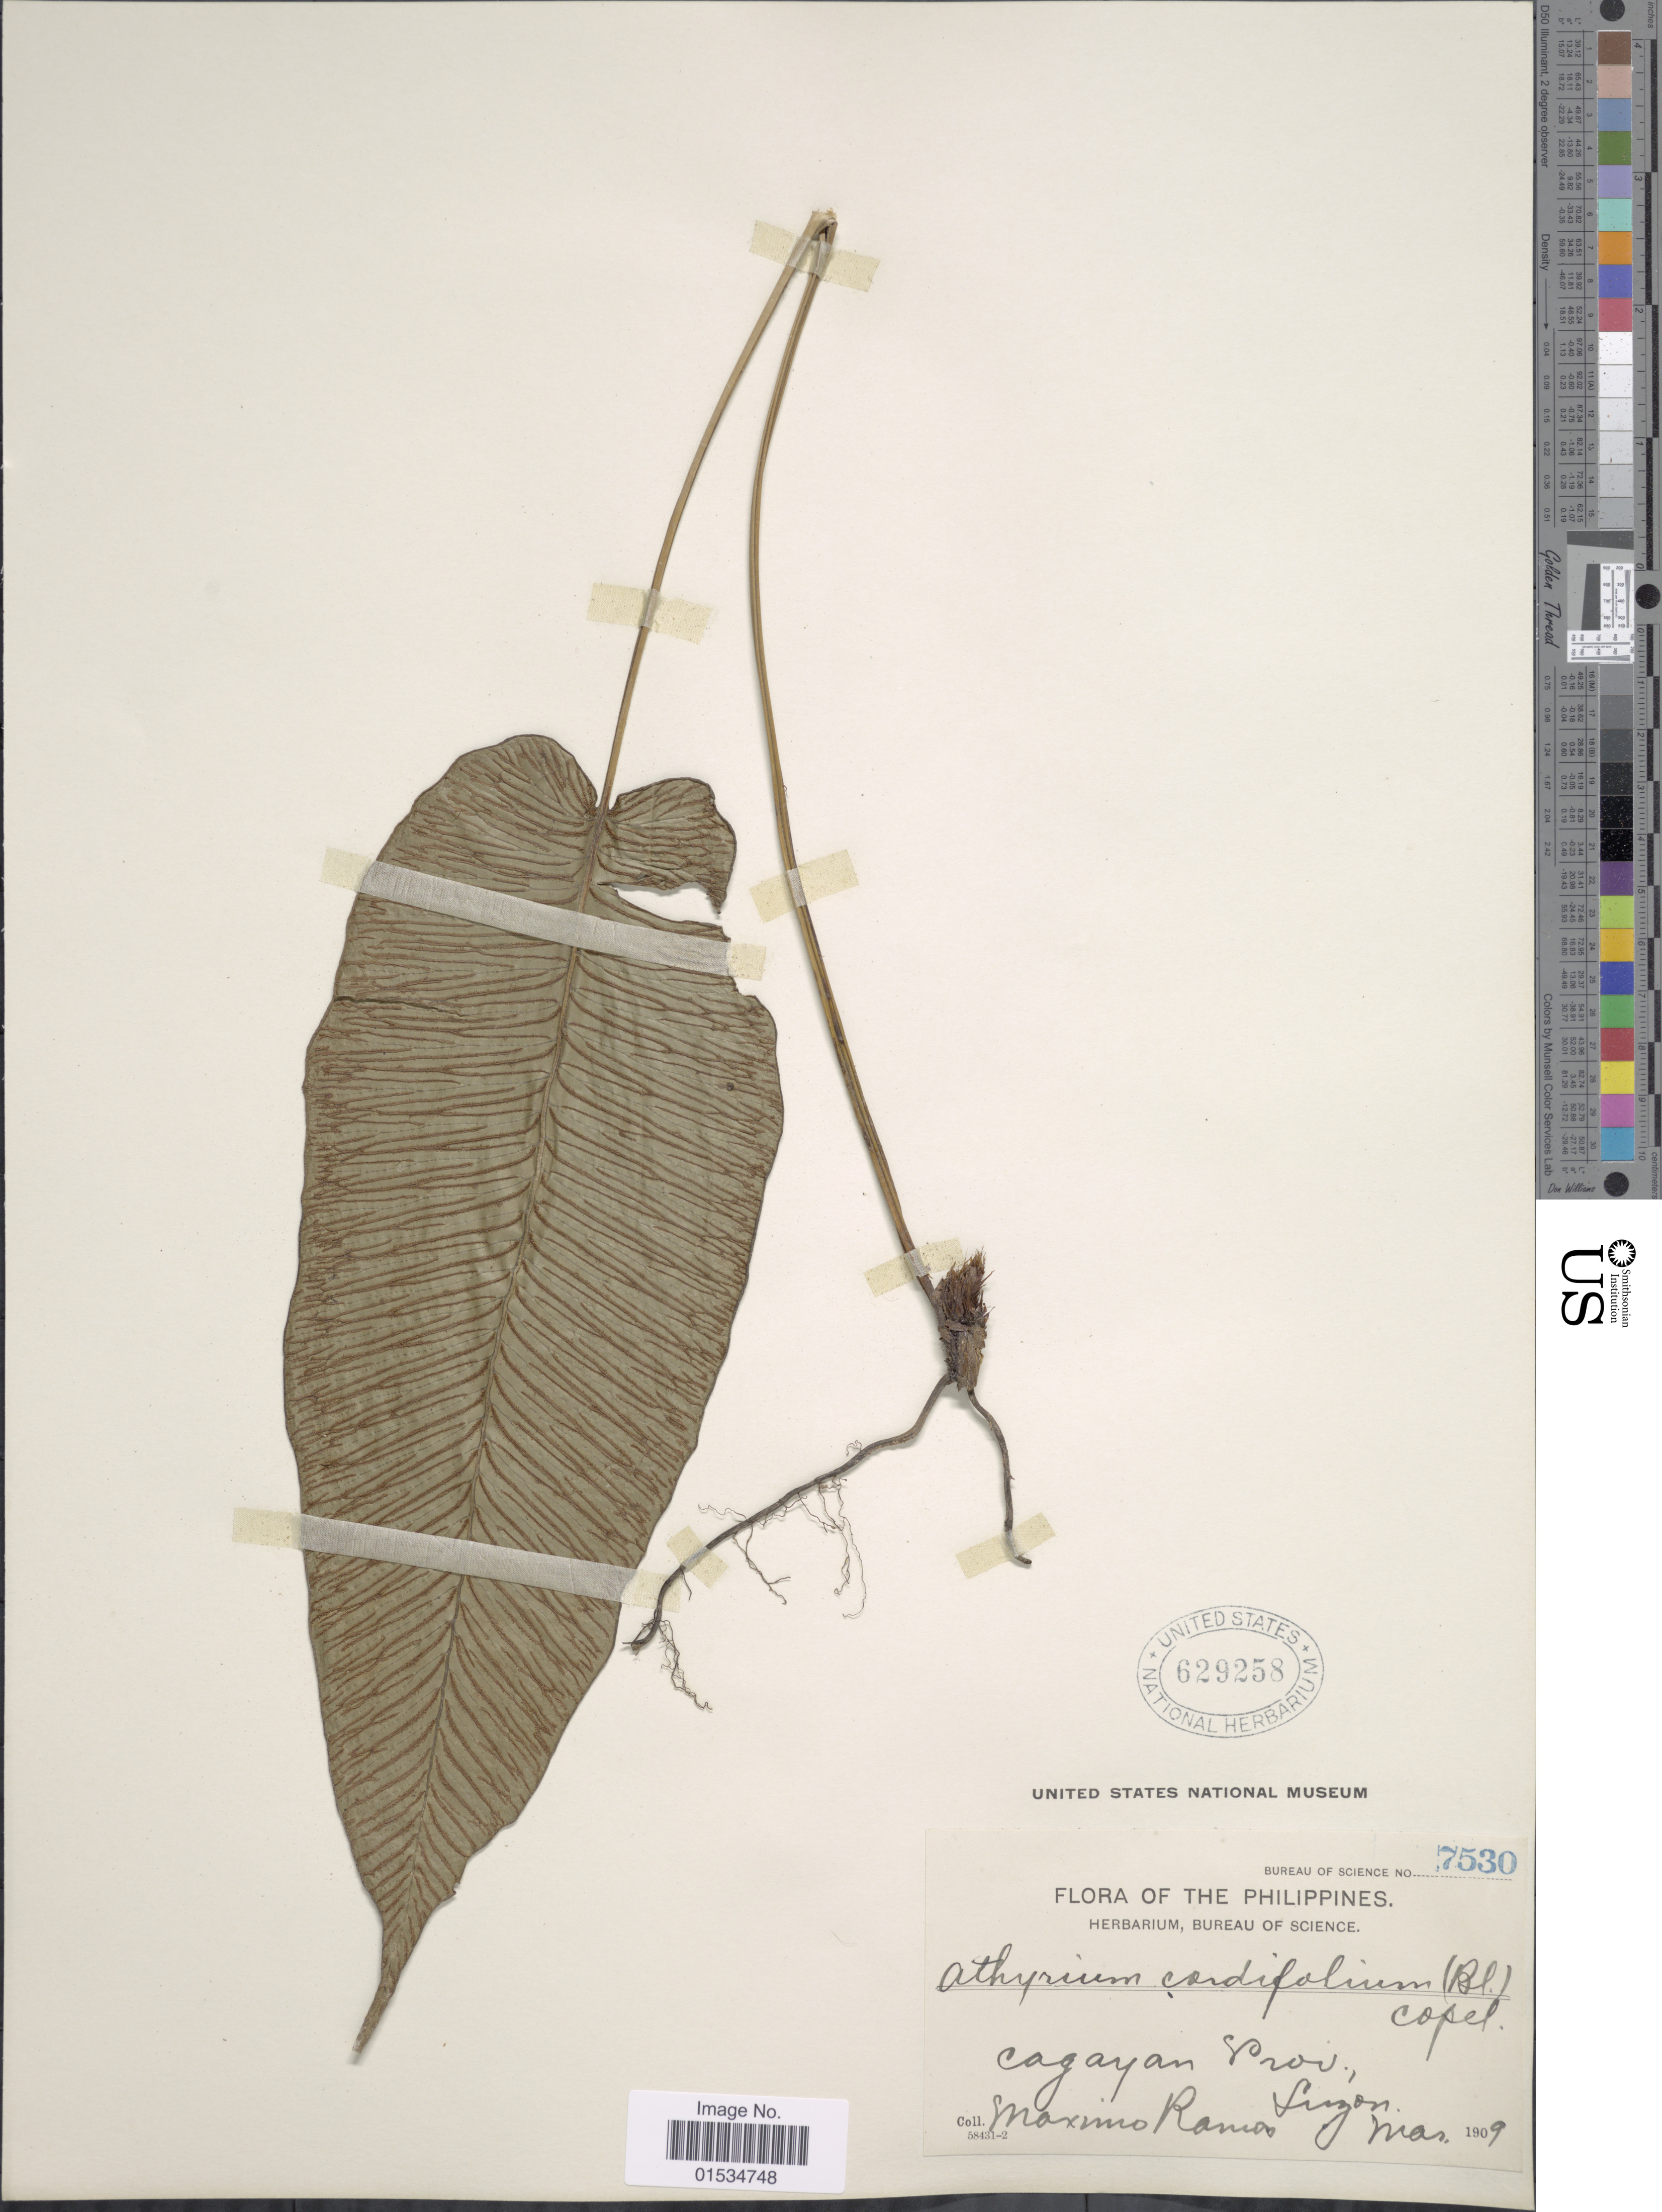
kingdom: Plantae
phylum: Tracheophyta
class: Polypodiopsida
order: Polypodiales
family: Athyriaceae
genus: Diplazium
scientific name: Diplazium cordifolium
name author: Blume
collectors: M. Ramos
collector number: Bureau of Science 7530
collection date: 1909-03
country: Philippines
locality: Cagayan Prov., Luzon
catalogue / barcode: US 629258